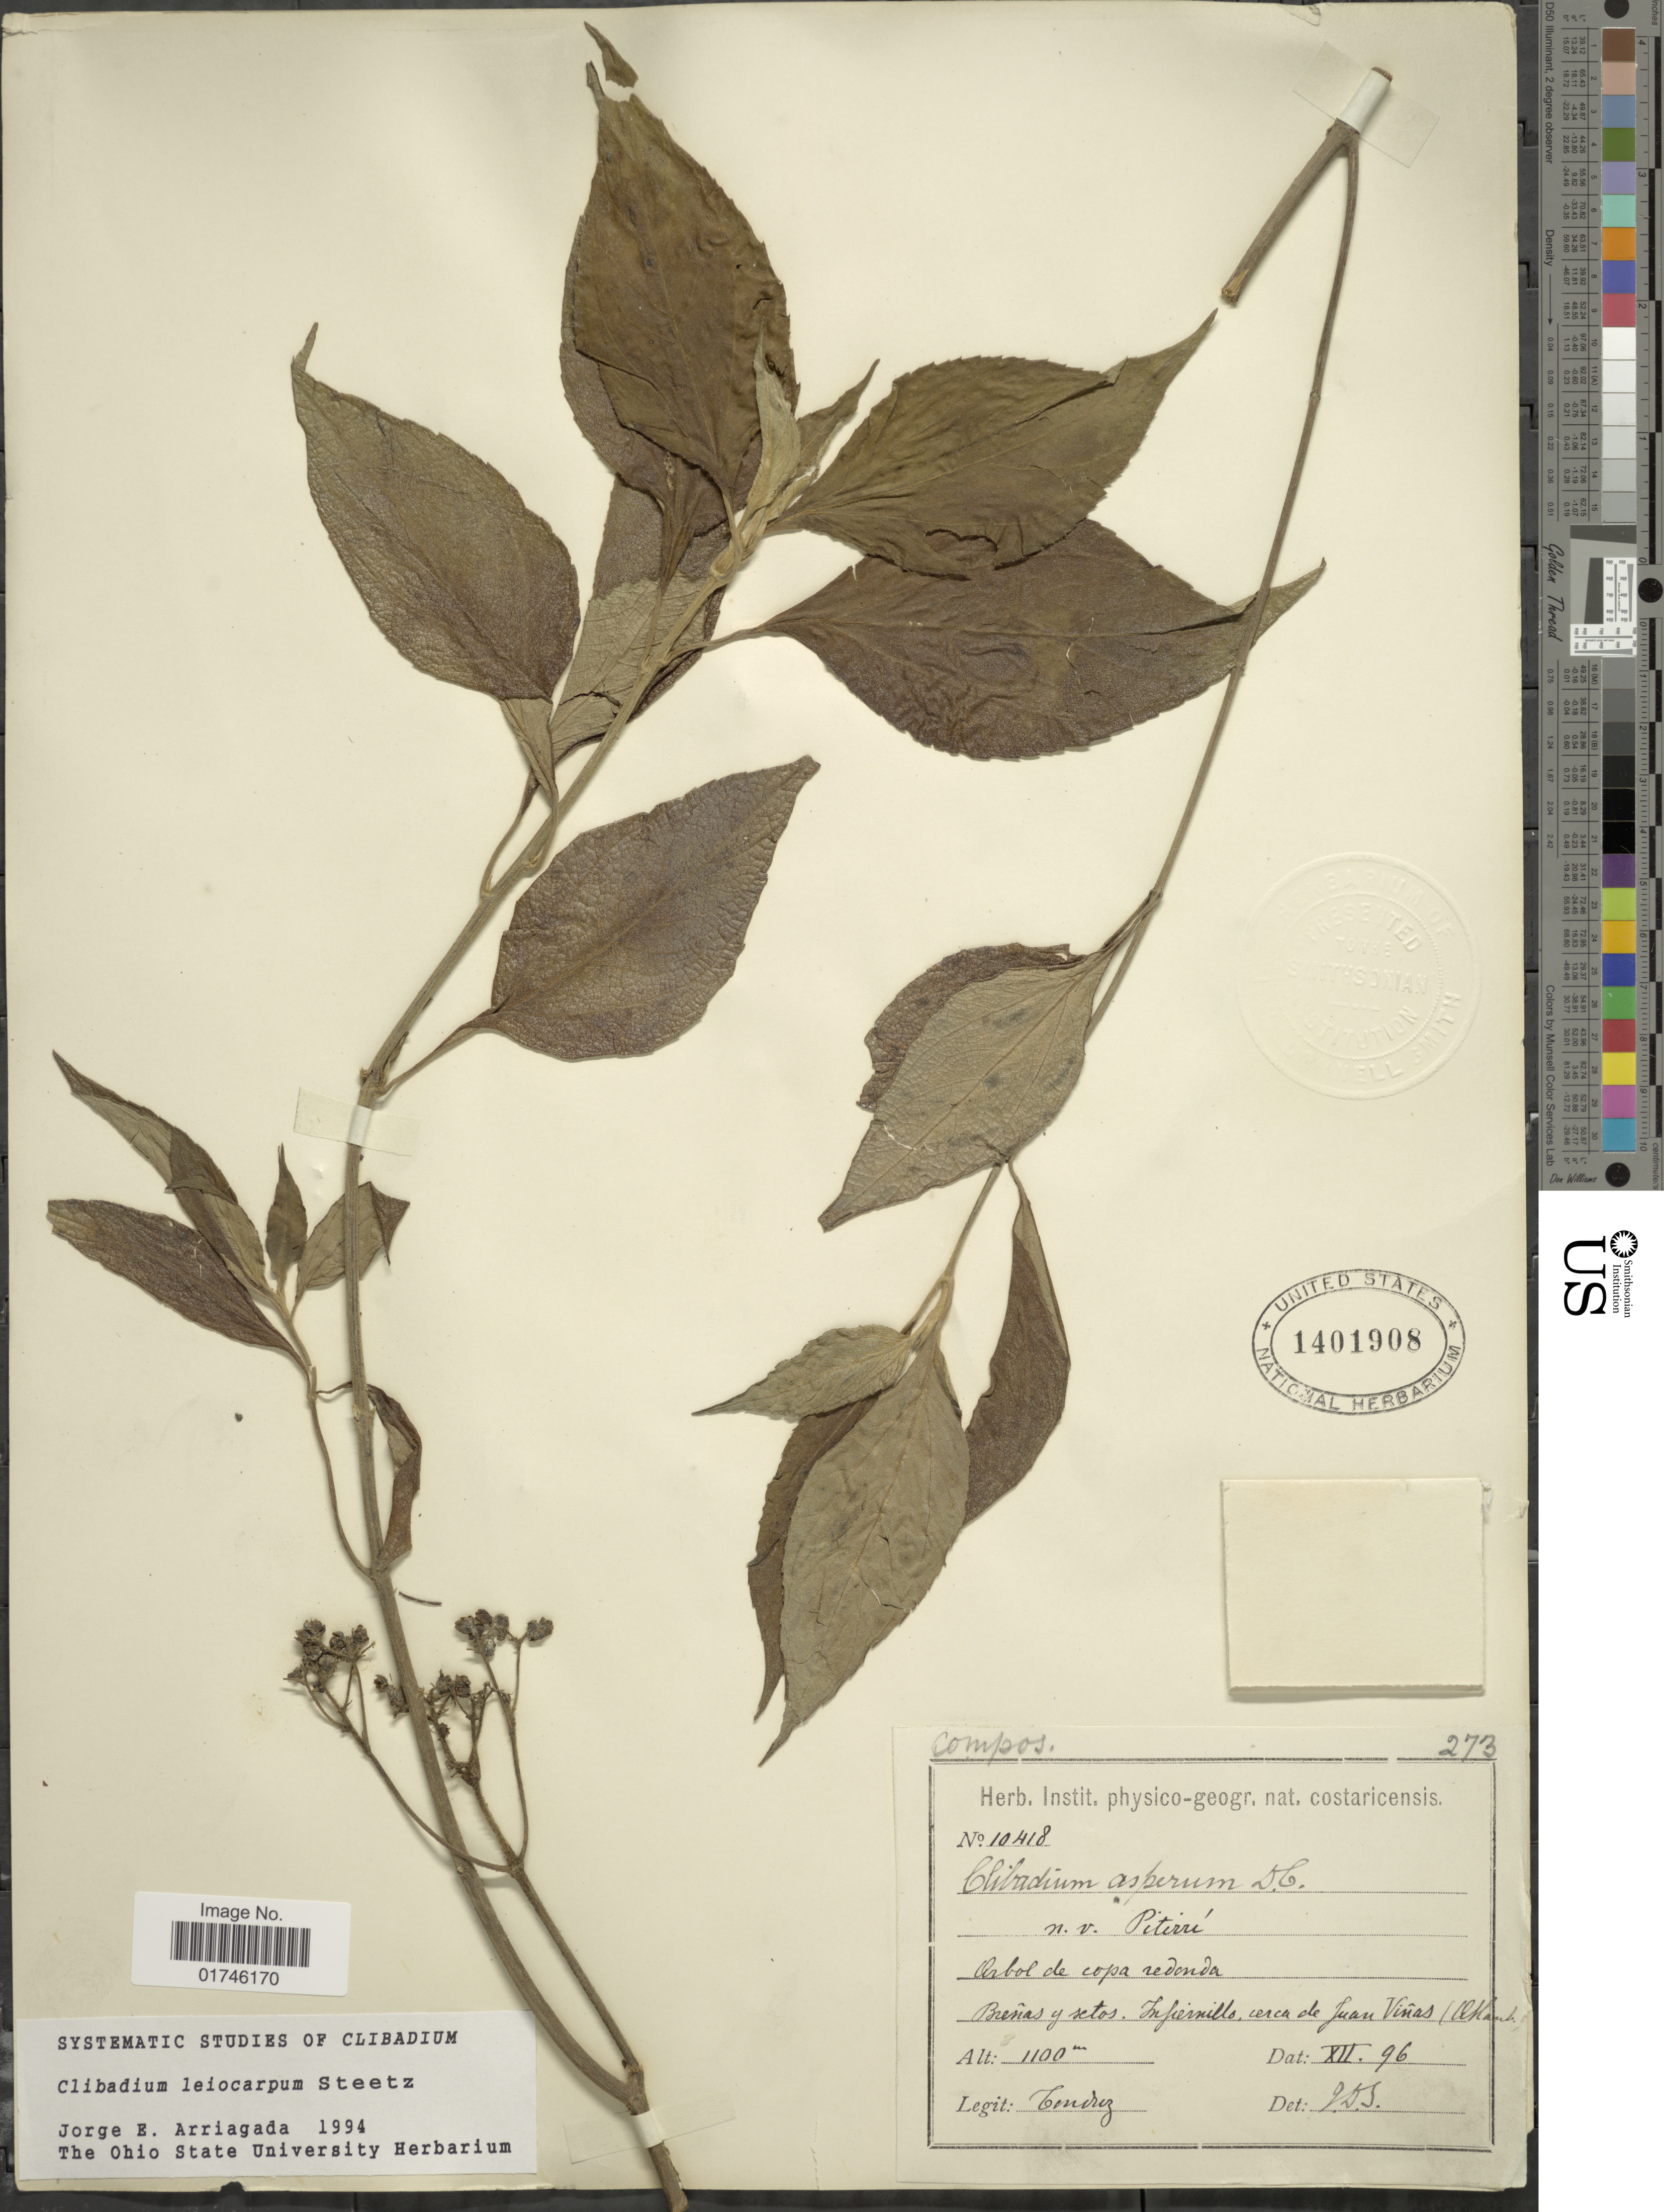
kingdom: Plantae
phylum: Tracheophyta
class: Magnoliopsida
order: Asterales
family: Asteraceae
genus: Clibadium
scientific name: Clibadium leiocarpum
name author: Steetz in Seem.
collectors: A. Tonduz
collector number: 10418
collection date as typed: Transcribed d/m/y: /12/96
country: Costa Rica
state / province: Cartago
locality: Juan Viñas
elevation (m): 1100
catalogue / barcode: US 1401908